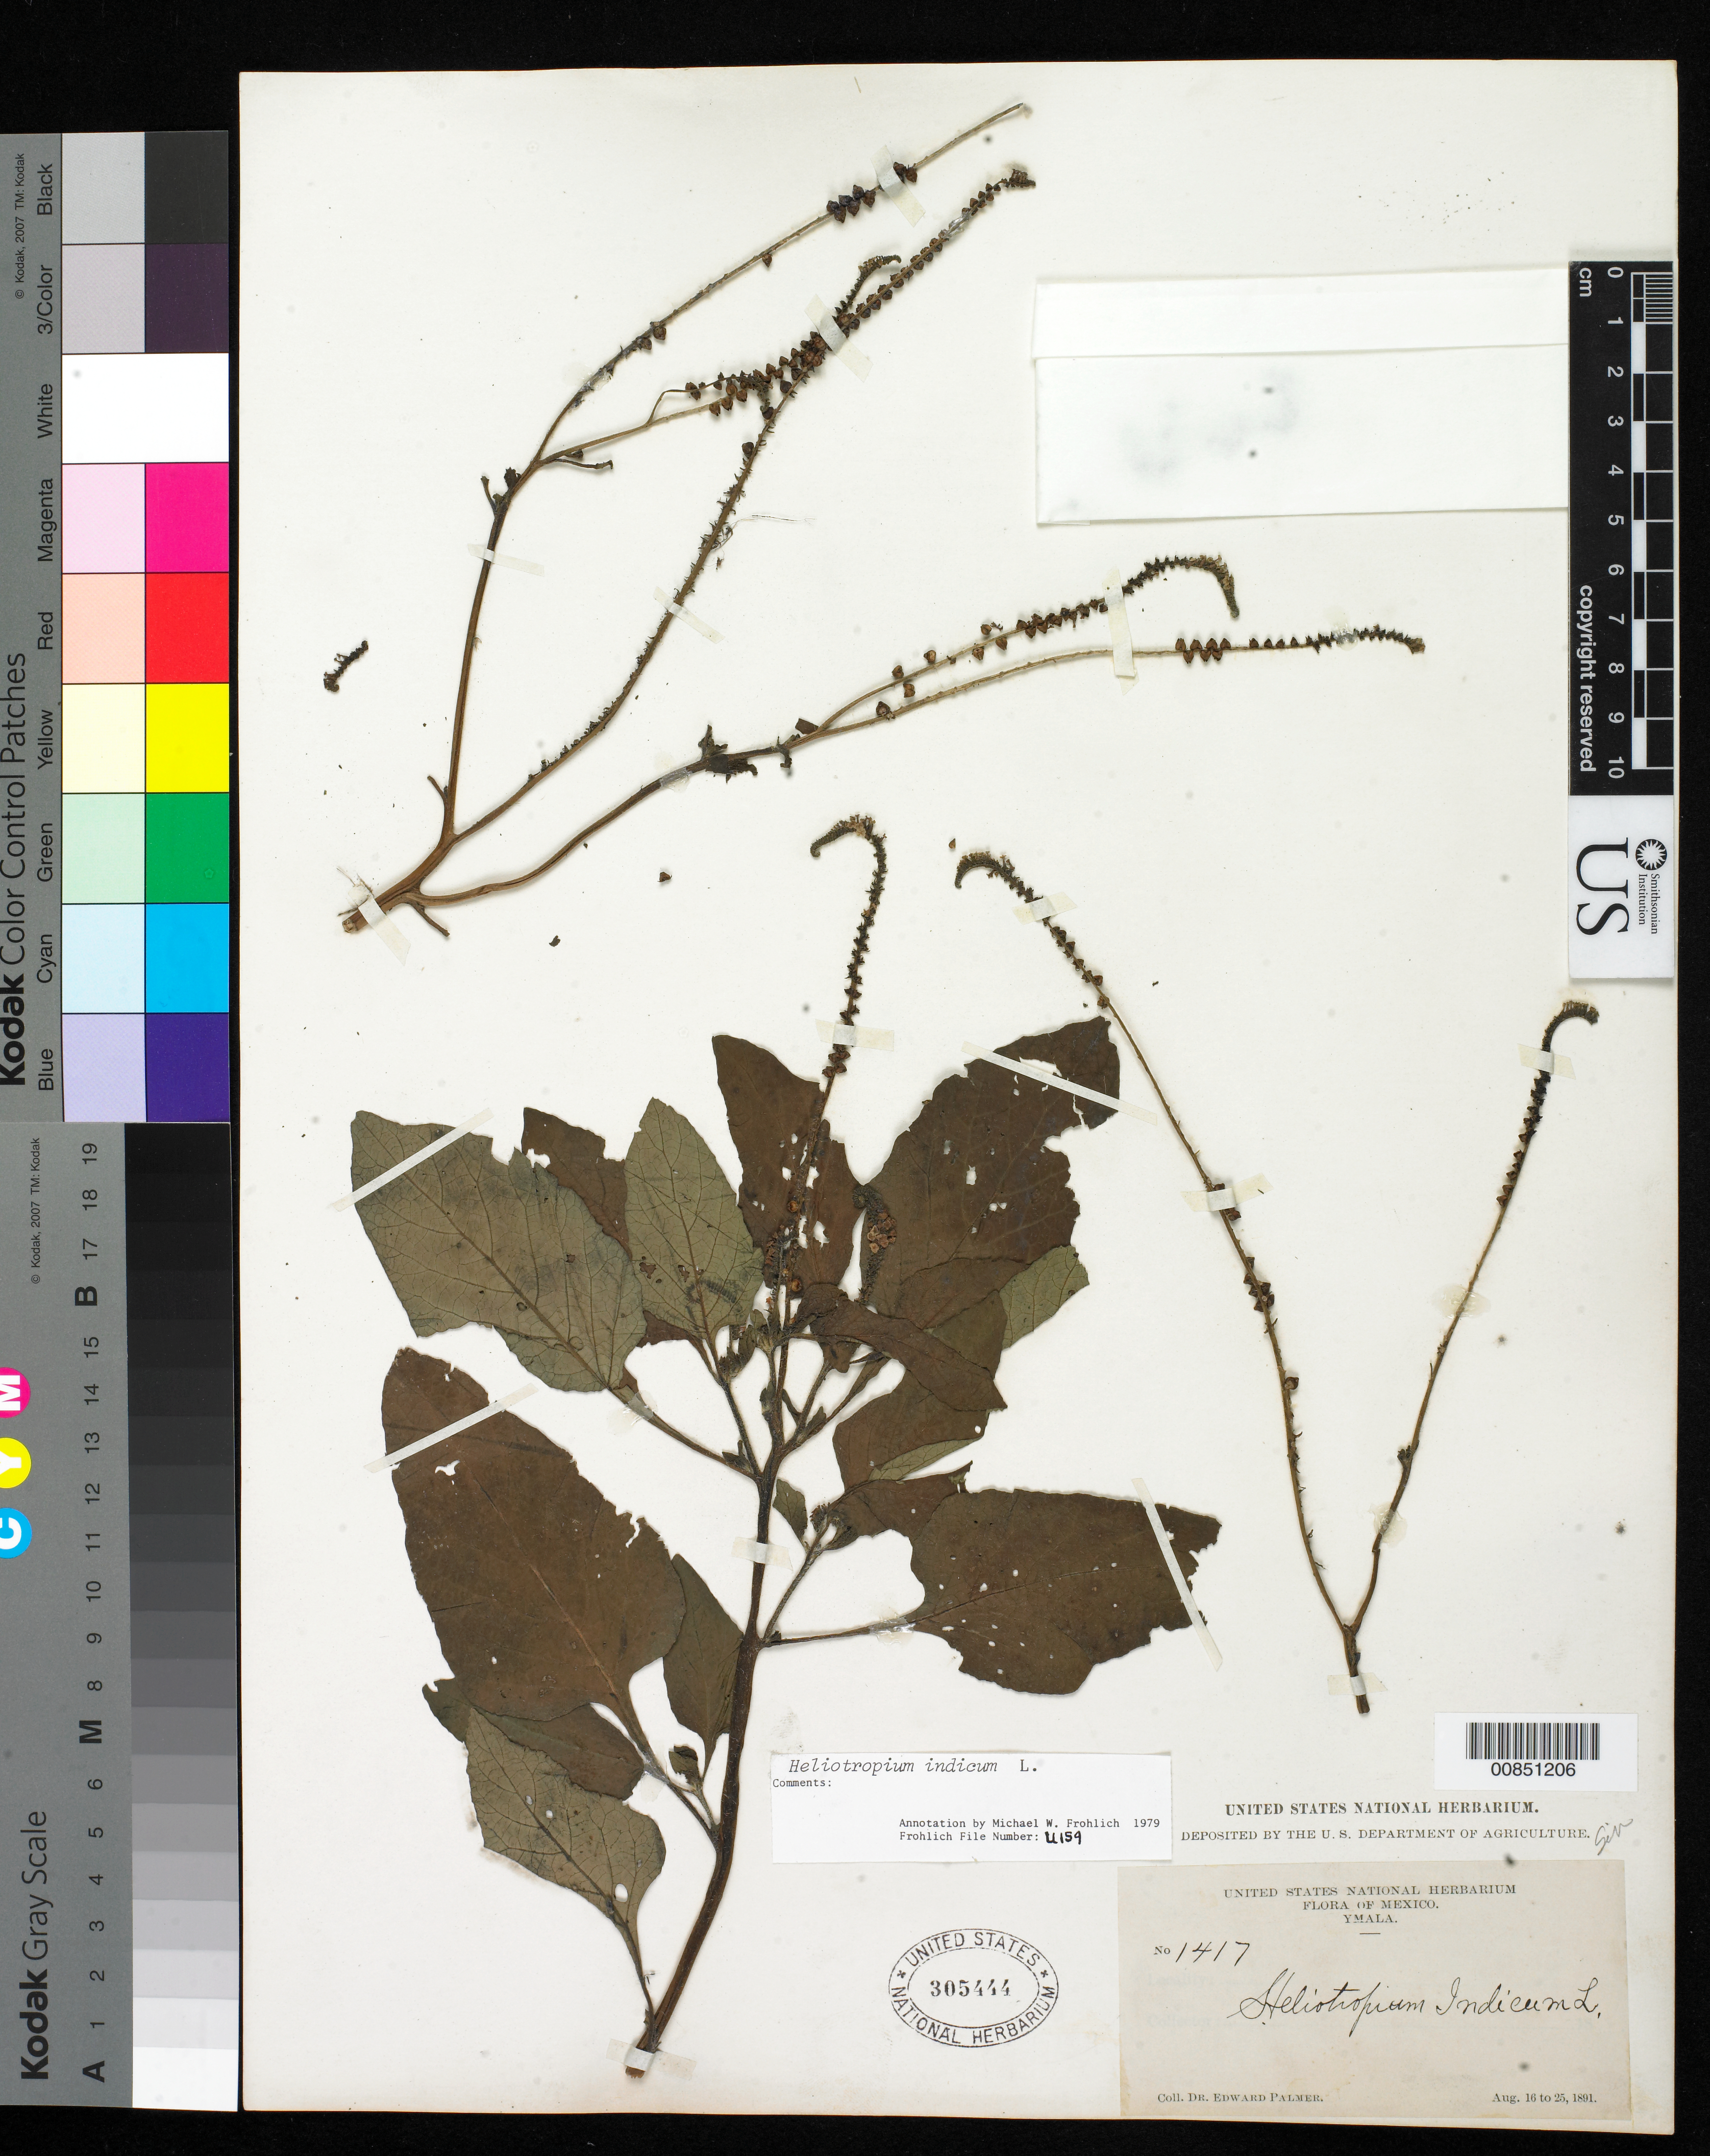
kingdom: Plantae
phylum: Tracheophyta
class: Magnoliopsida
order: Boraginales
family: Heliotropiaceae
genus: Heliotropium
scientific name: Heliotropium indicum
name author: L.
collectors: E. Palmer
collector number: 1417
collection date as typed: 16 Aug 1891 to 25 Aug 1891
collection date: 1891-08-16/1891-08-25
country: Mexico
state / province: Sinaloa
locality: Ymala, Sinaloa.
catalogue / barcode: US 305444